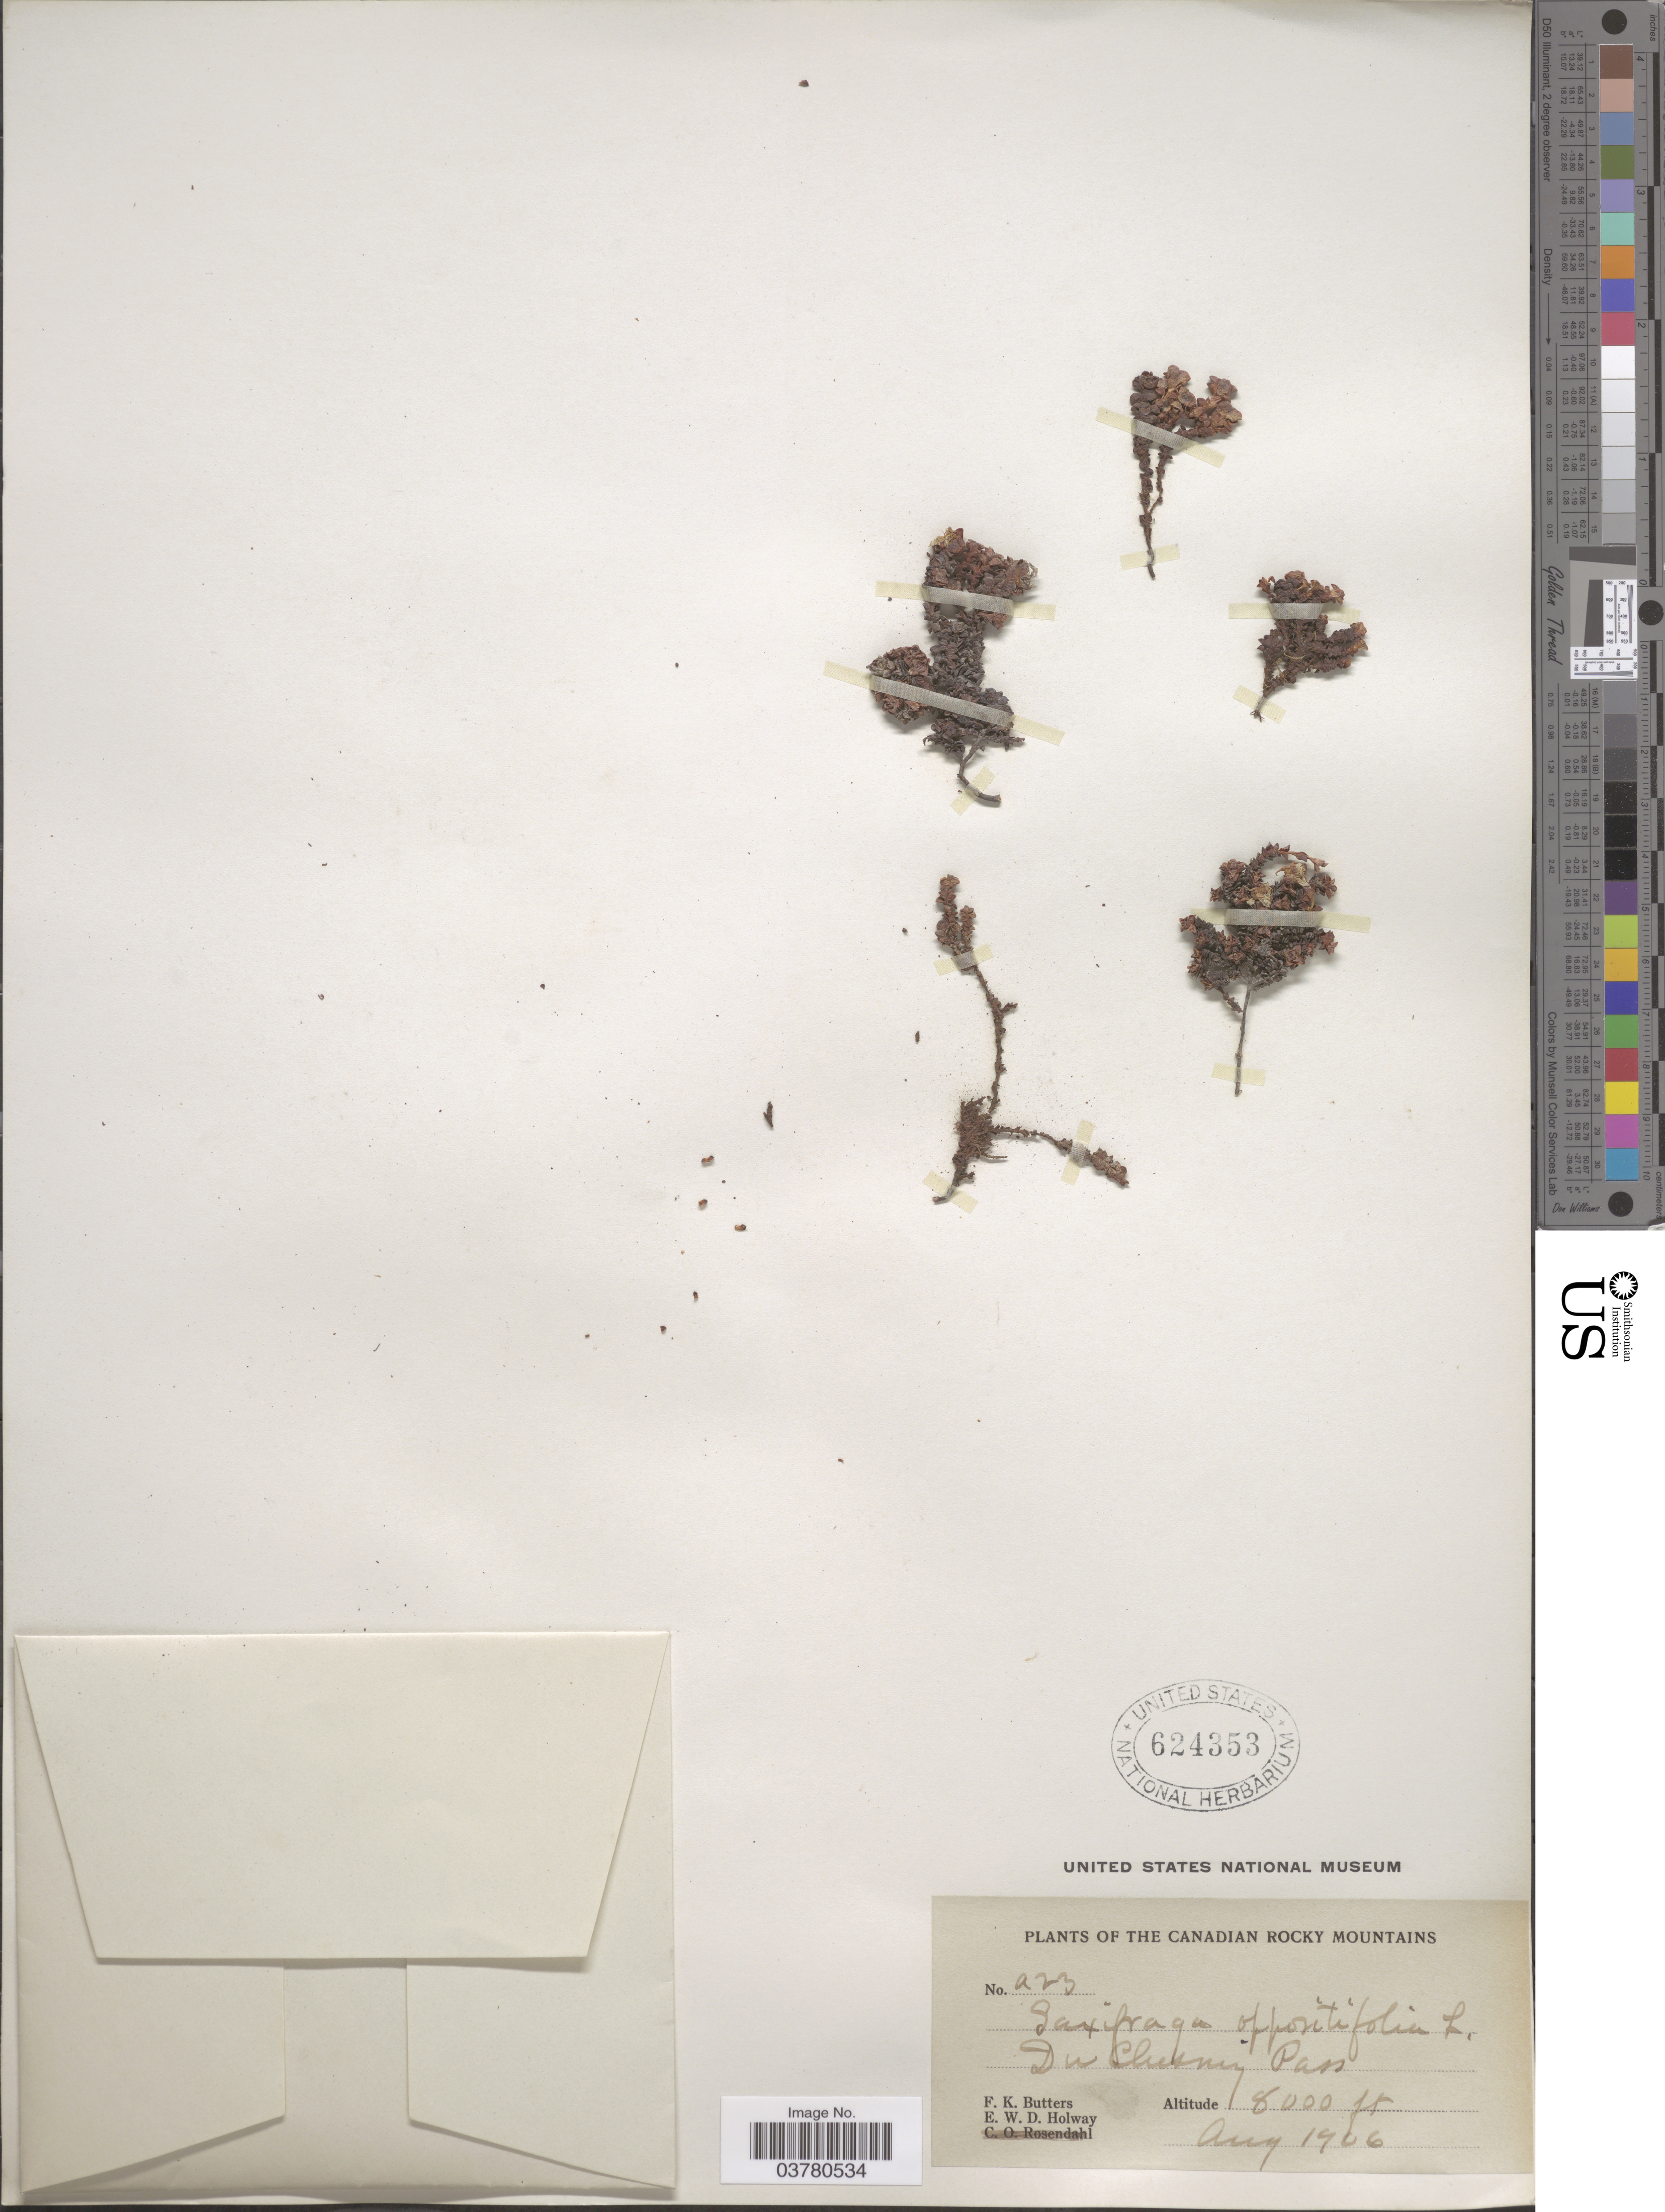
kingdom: Plantae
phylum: Tracheophyta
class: Magnoliopsida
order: Saxifragales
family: Saxifragaceae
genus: Saxifraga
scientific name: Saxifraga oppositifolia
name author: L.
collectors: F. K. Butters & E. W. D. Holway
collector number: a23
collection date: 1906-08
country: Canada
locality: The Canadian Rocky Mountains. Du Chesney Pass.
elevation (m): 2438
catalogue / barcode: US 624353